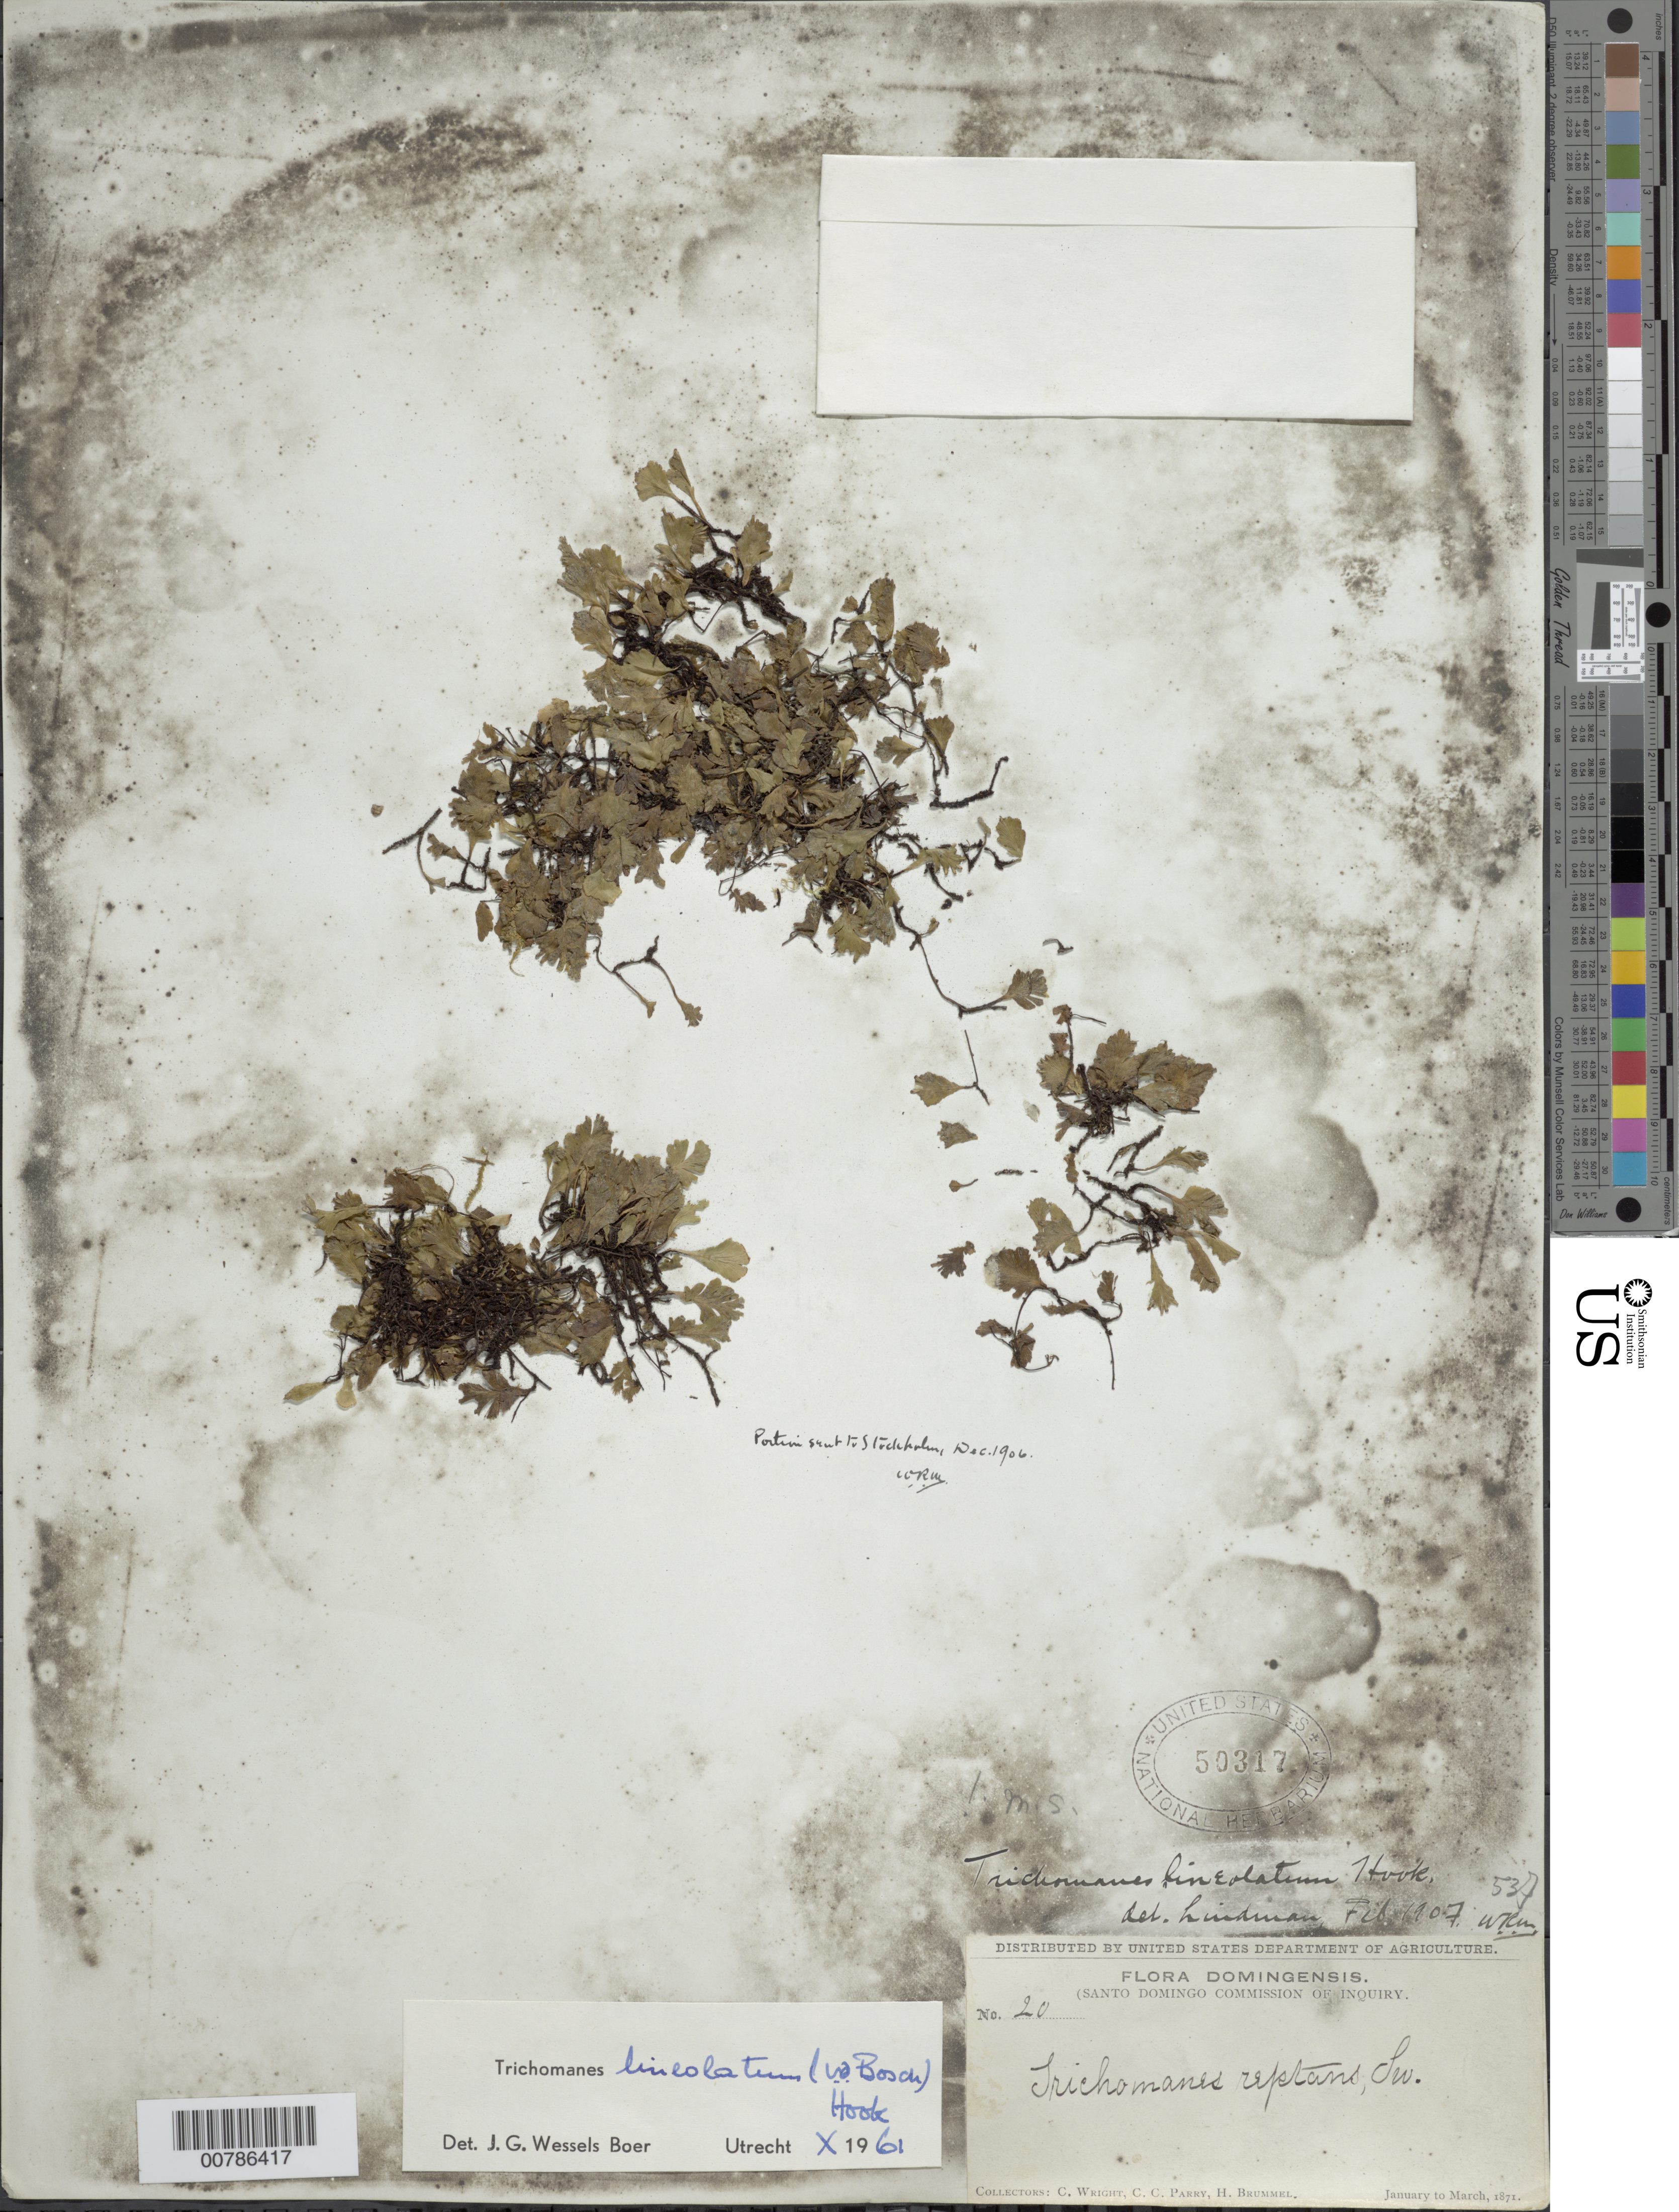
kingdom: Plantae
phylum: Tracheophyta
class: Polypodiopsida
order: Hymenophyllales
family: Hymenophyllaceae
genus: Didymoglossum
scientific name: Didymoglossum lineolatum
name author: Bosch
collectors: C. Wright, C. C. Parry & H. Brummel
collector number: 20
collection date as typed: Jan 1871 to -- Mar 1871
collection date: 1871-01/1871-03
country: Dominican Republic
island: Hispaniola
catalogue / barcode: US 50317